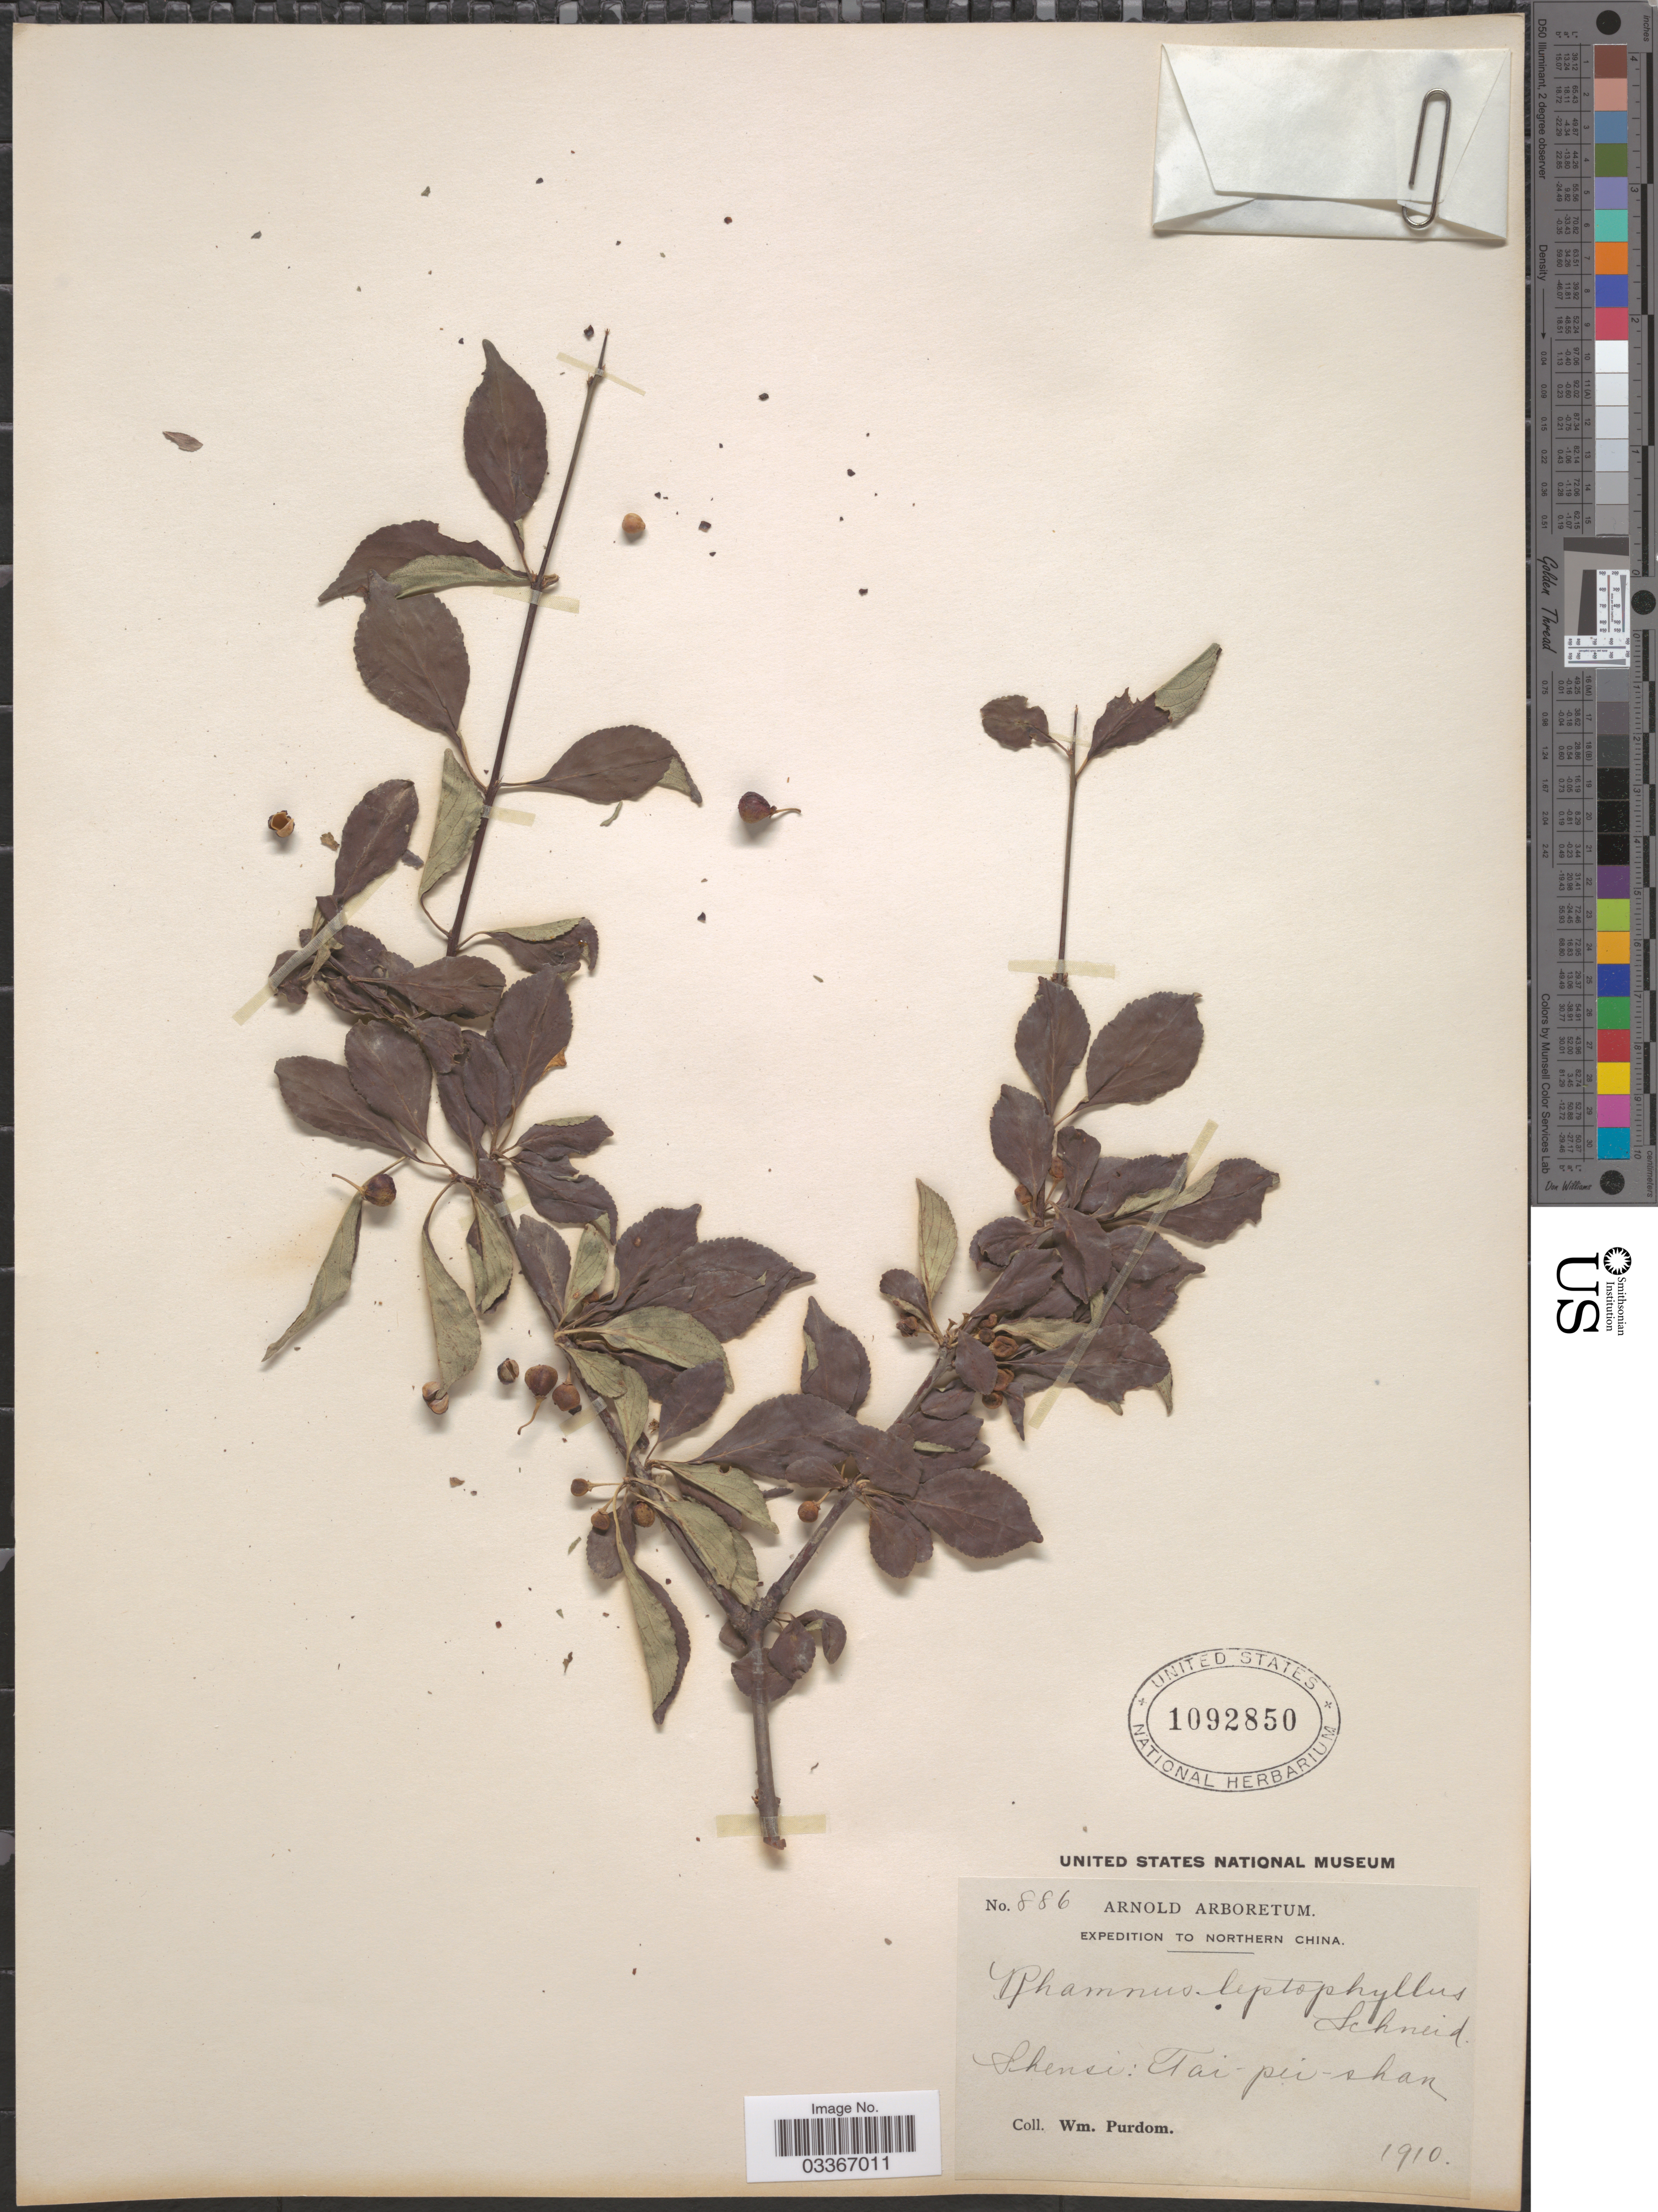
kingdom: Plantae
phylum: Tracheophyta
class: Magnoliopsida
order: Rosales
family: Rhamnaceae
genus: Rhamnus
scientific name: Rhamnus leptophylla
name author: C.K. Schneid.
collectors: W. Purdom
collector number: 886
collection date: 1910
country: China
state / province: Shaanxi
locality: Northern China. Shensi: Tai-pei-shan.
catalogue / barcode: US 1092850